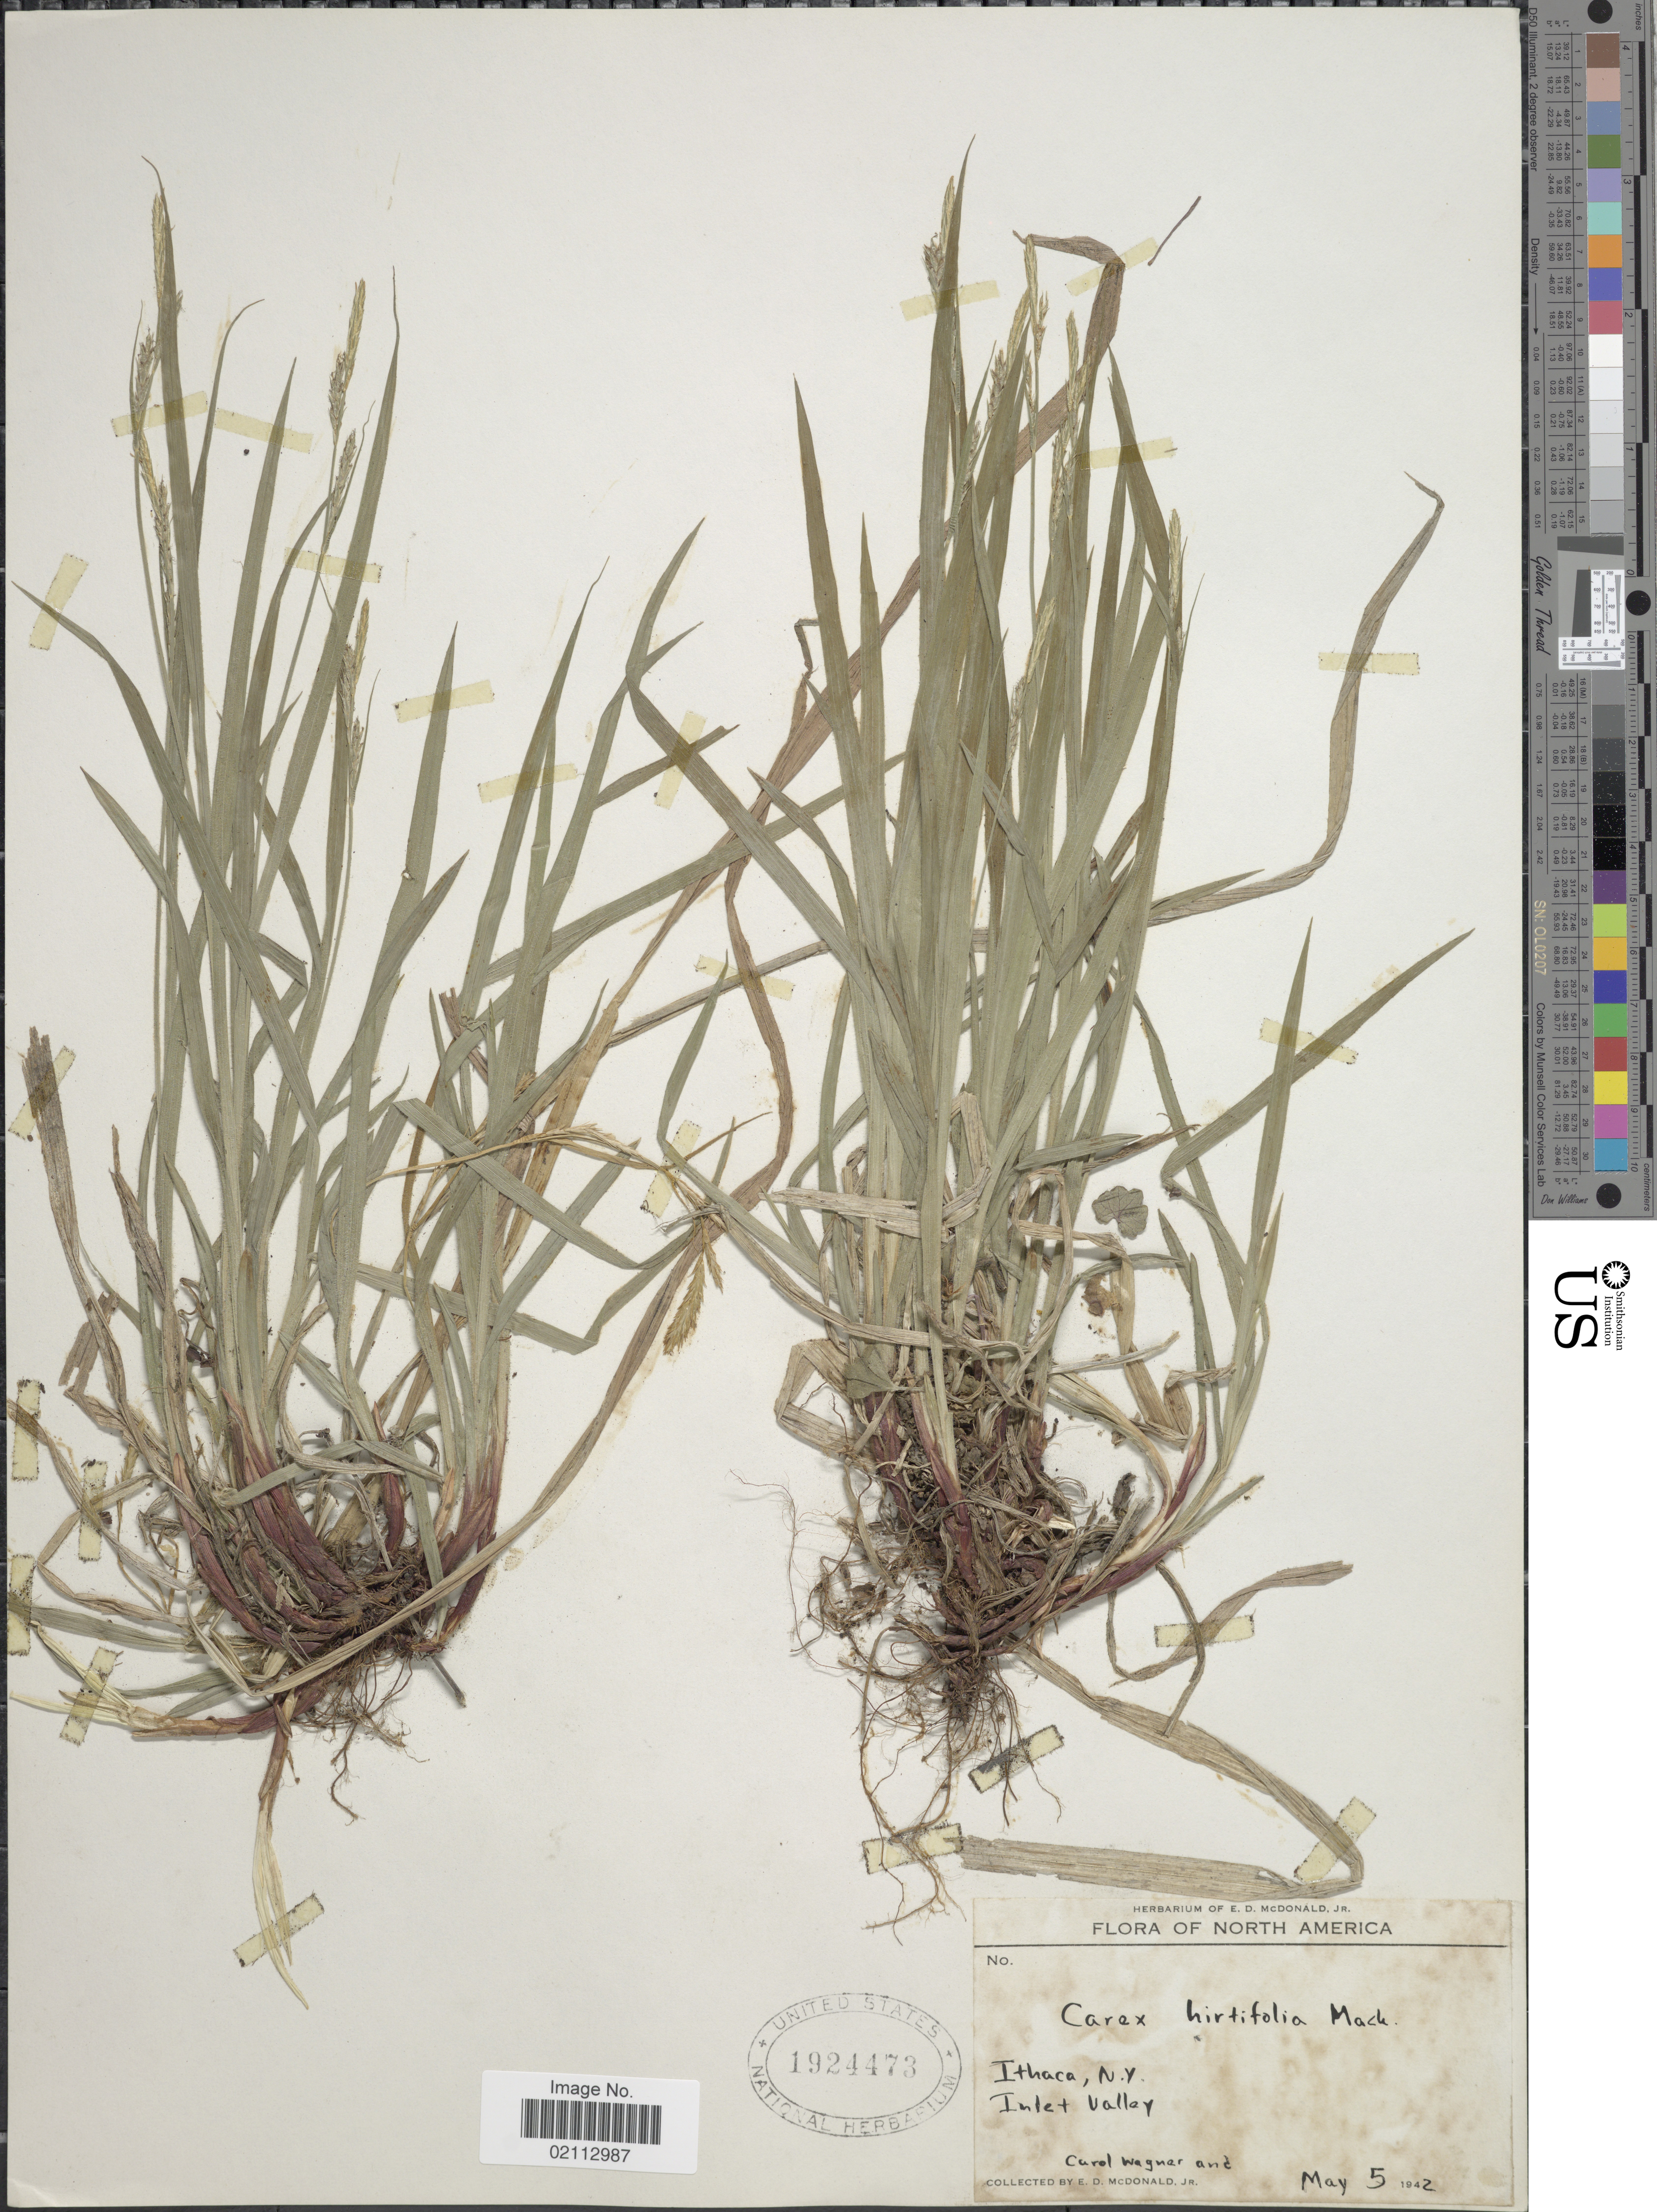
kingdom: Plantae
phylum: Tracheophyta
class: Liliopsida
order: Poales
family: Cyperaceae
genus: Carex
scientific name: Carex hirtifolia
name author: Mack.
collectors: C. Wagner & E. D. McDonald Jr.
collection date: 1942-05-05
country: United States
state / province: New York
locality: Ithaca, Inlet Valley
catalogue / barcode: US 1924473